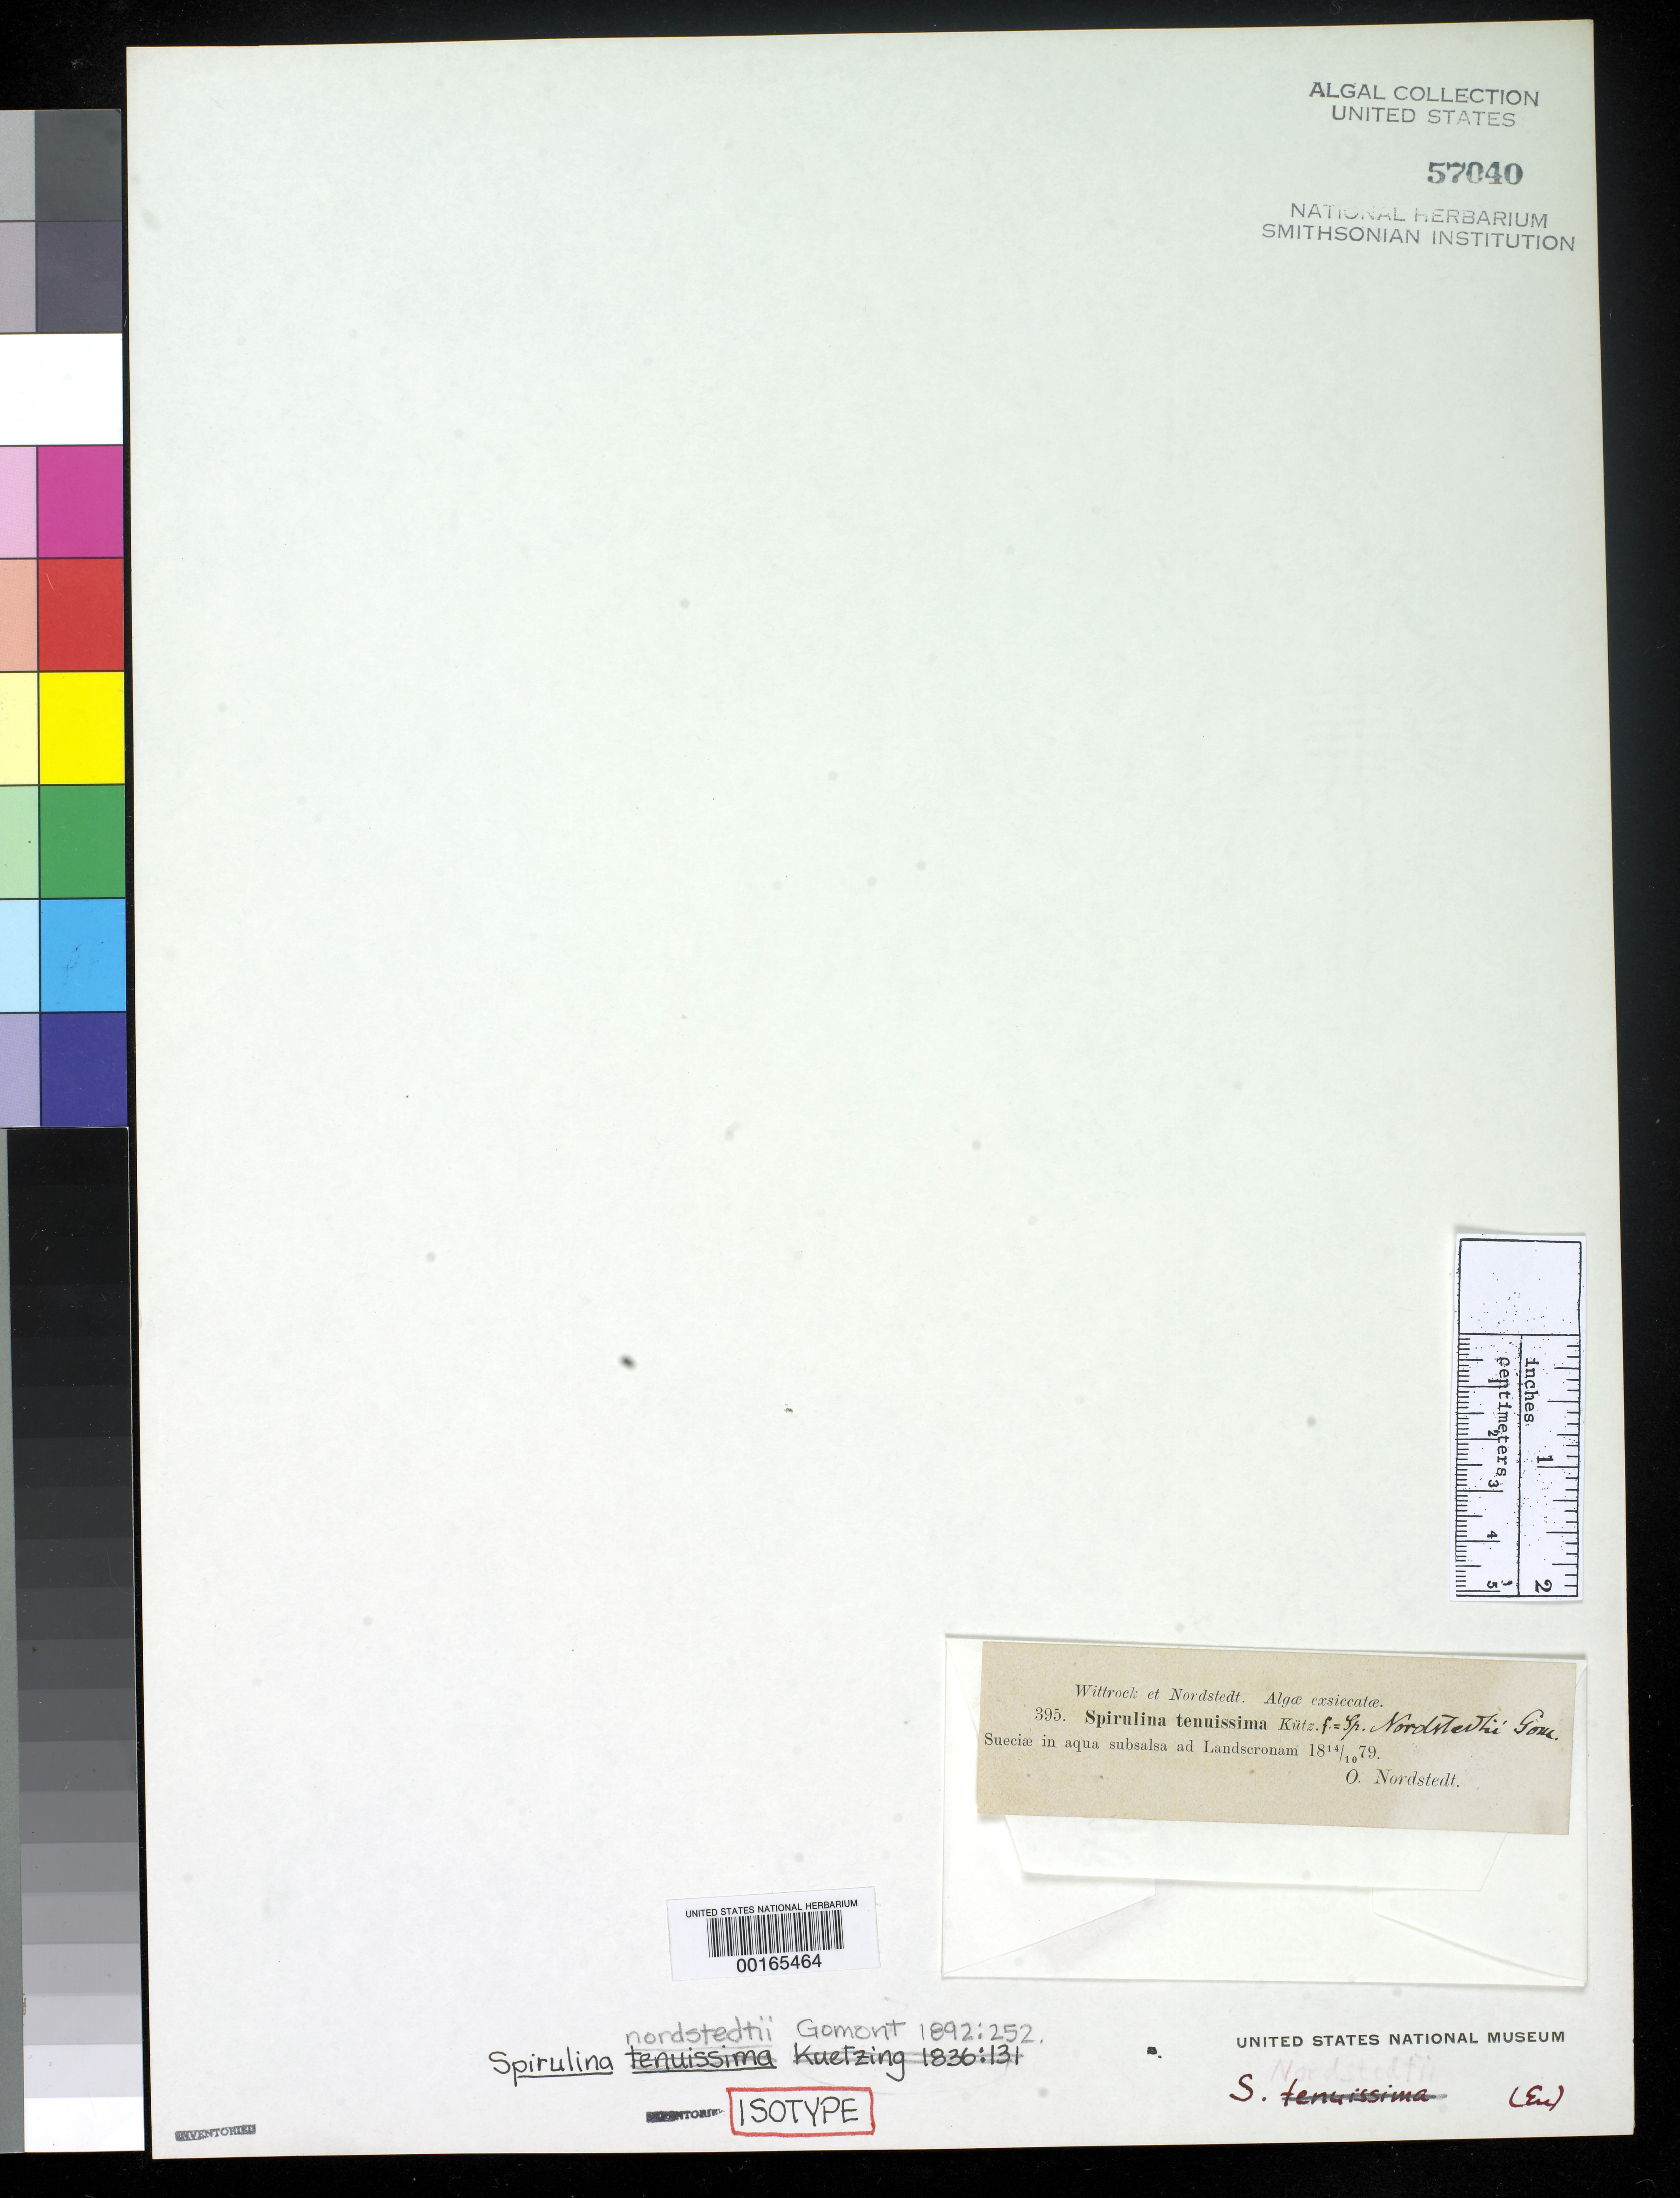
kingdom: Bacteria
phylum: Cyanobacteria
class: Cyanobacteriia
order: Cyanobacteriales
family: Spirulinaceae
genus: Spirulina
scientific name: Spirulina nordstedtii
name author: Gomont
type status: Isotype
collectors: C. F. O. Nordstedt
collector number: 395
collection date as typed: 14 Oct 1879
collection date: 1879-10-14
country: Sweden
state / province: Skåne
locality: Landskrona.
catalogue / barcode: US 57040